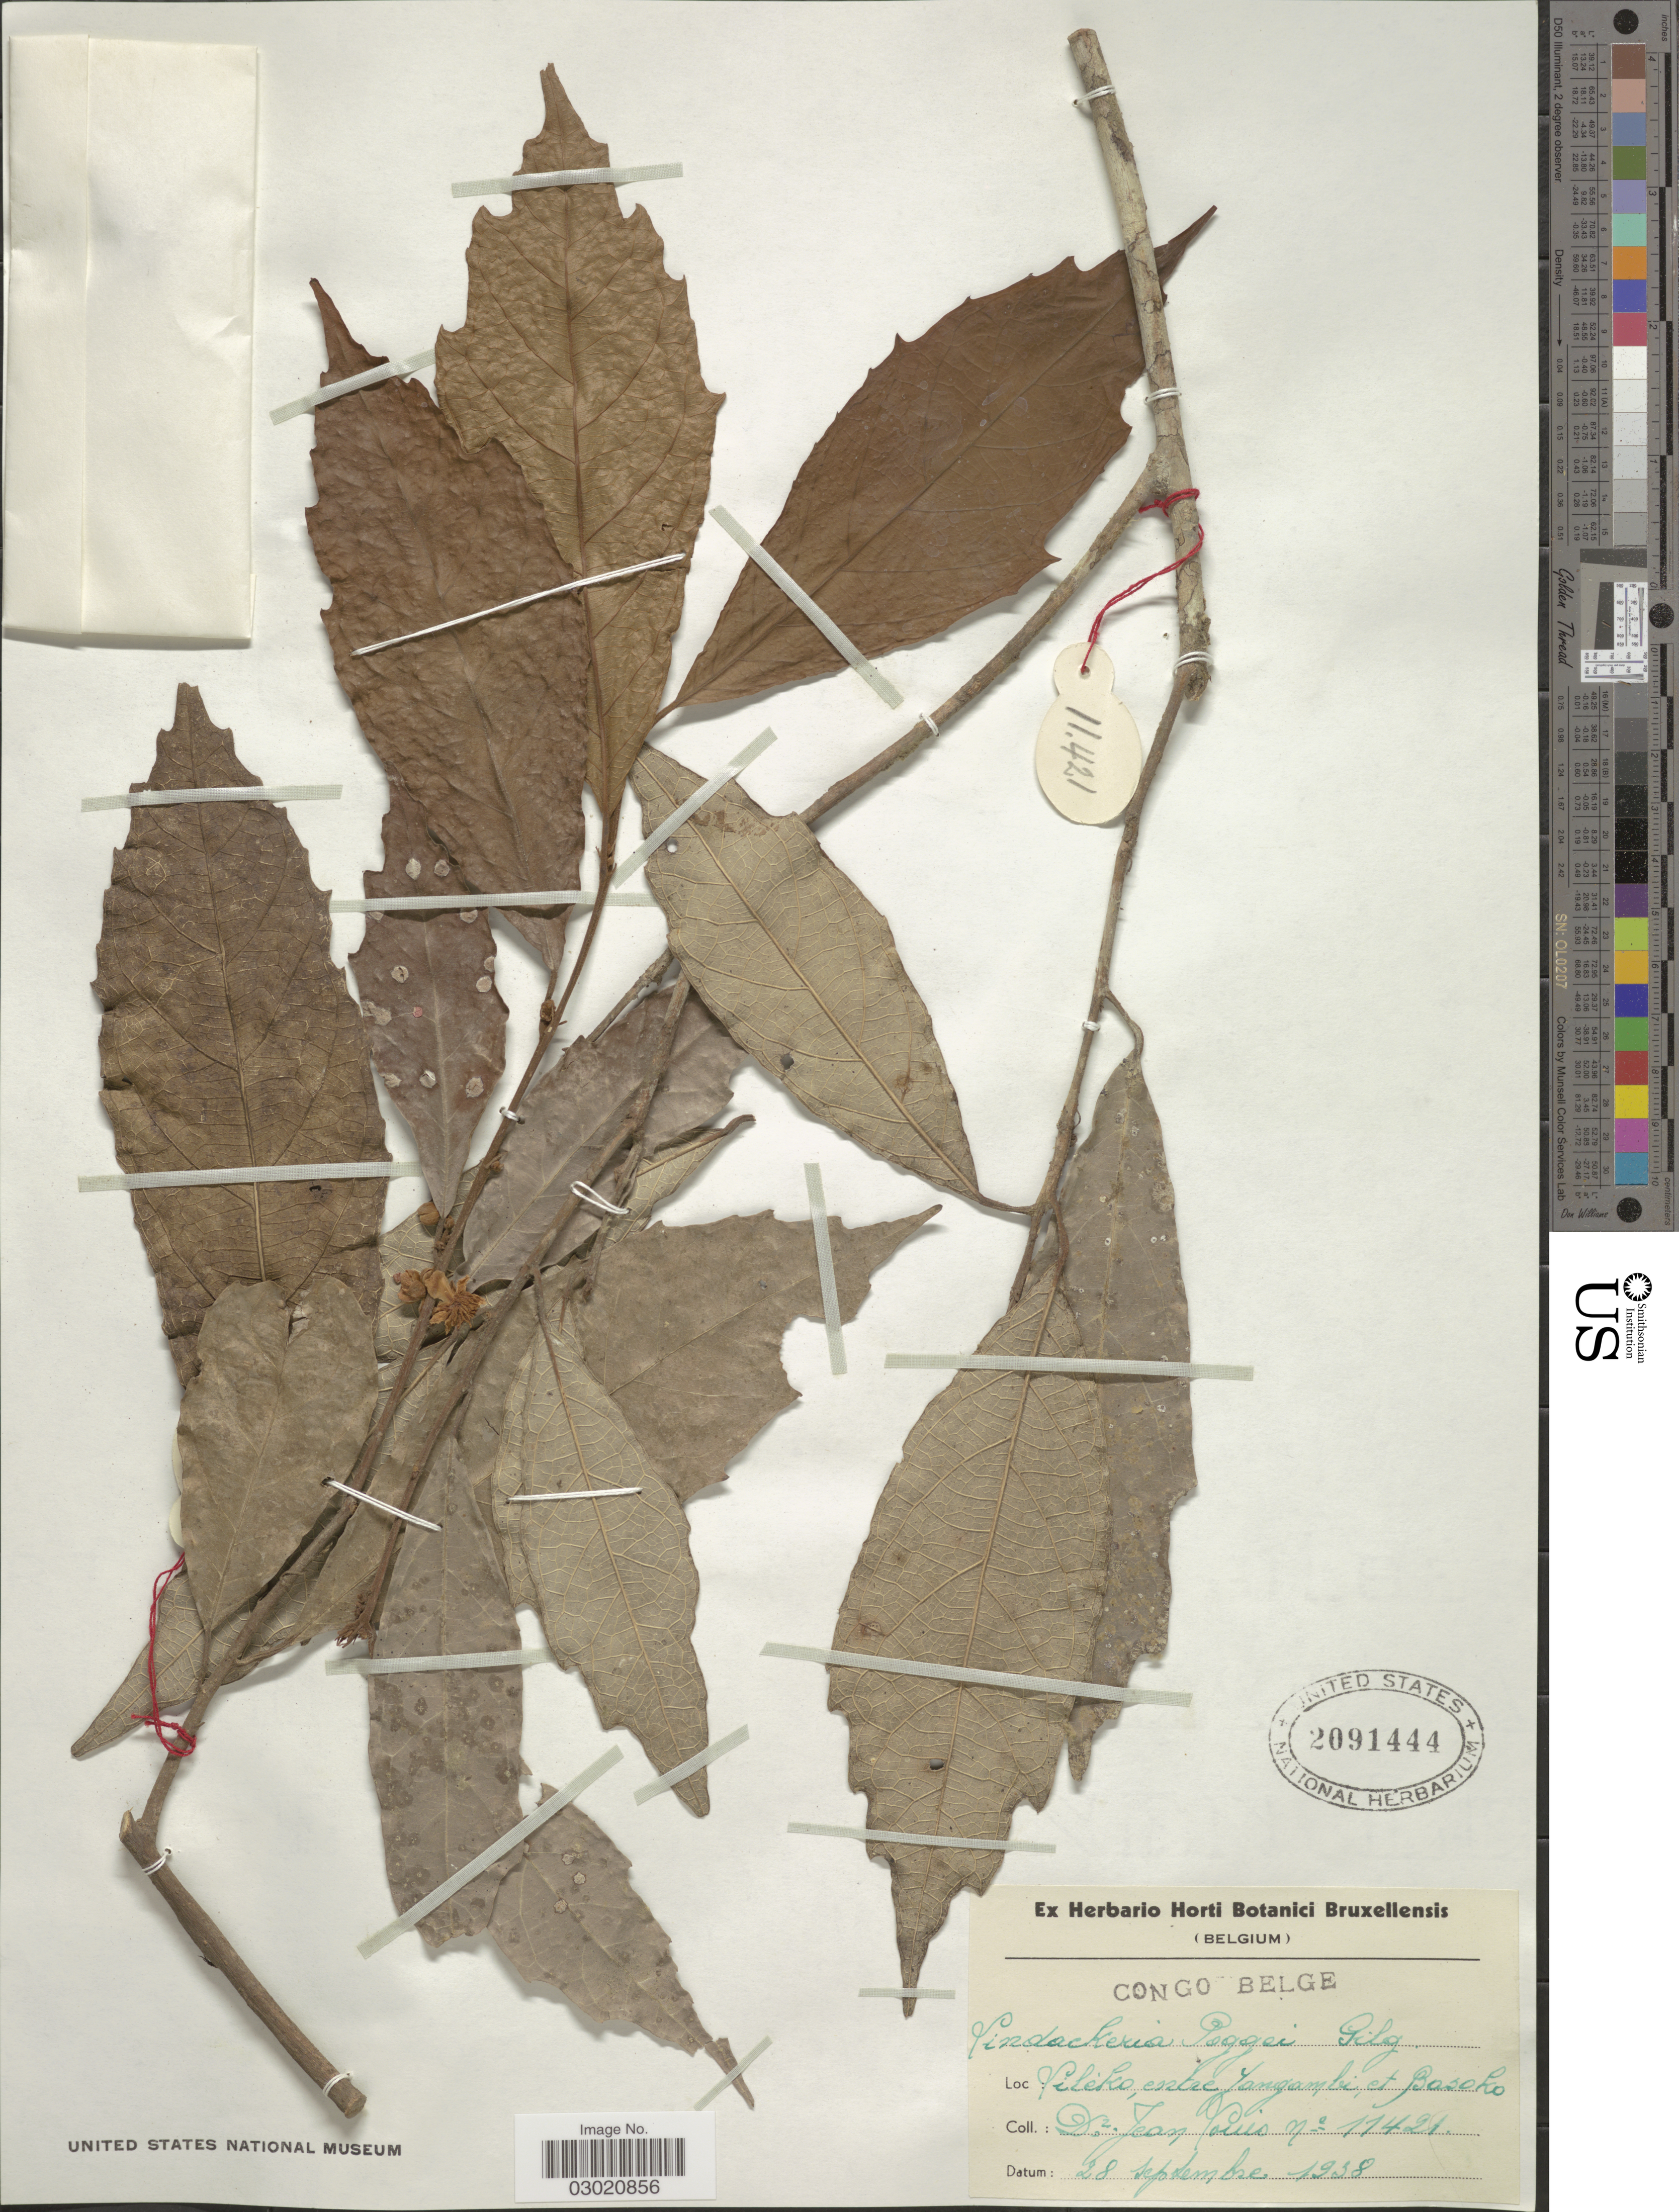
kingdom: Plantae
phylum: Tracheophyta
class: Magnoliopsida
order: Malpighiales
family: Achariaceae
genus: Lindackeria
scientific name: Lindackeria poggei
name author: (Gürke) Gilg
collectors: J. Louis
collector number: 11421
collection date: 1938-09-28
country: Congo, Democratic Republic of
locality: Congo Belge, Lileko, entre Yangambi et Basoko.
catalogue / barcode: US 2091444